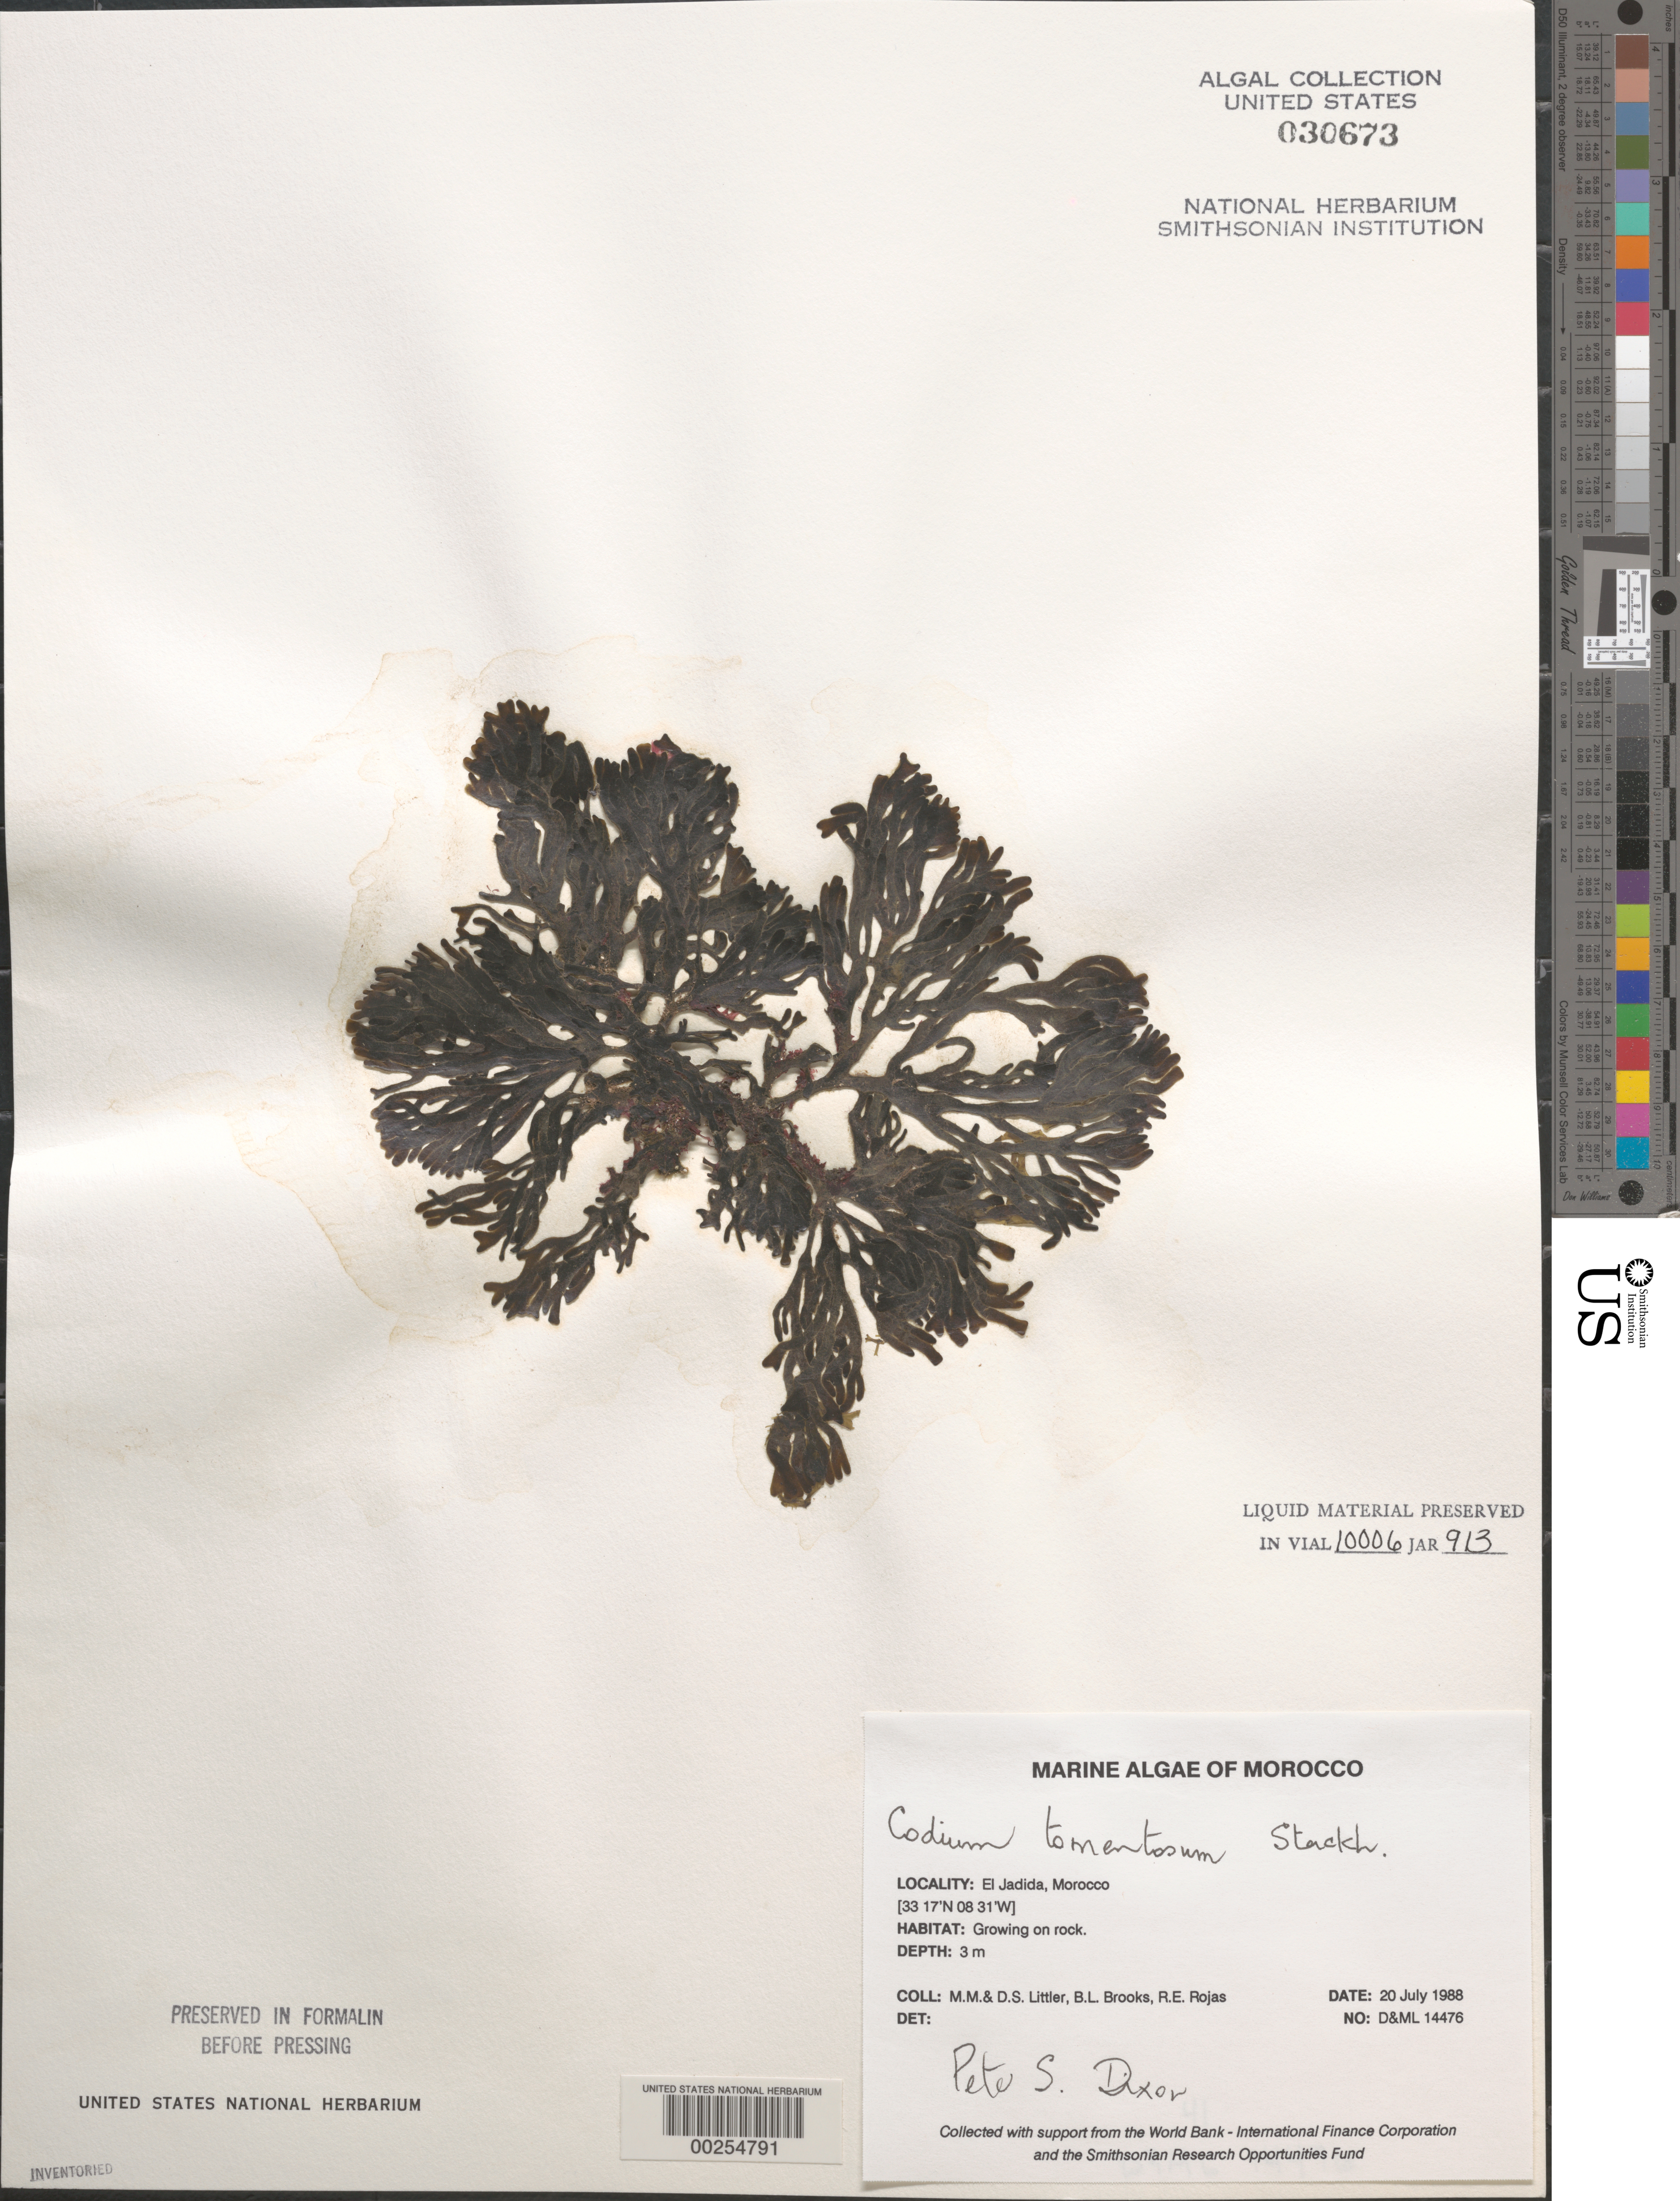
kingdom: Plantae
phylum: Chlorophyta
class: Ulvophyceae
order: Bryopsidales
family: Codiaceae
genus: Codium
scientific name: Codium tomentosum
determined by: Dixon, P. S.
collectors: M. M. Littler, D. S. Littler, B. Brooks & R. Rojas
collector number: D&ML 14476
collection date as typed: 20 Jul 1988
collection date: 1988-07-20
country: Morocco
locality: El Jadida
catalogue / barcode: US 30673